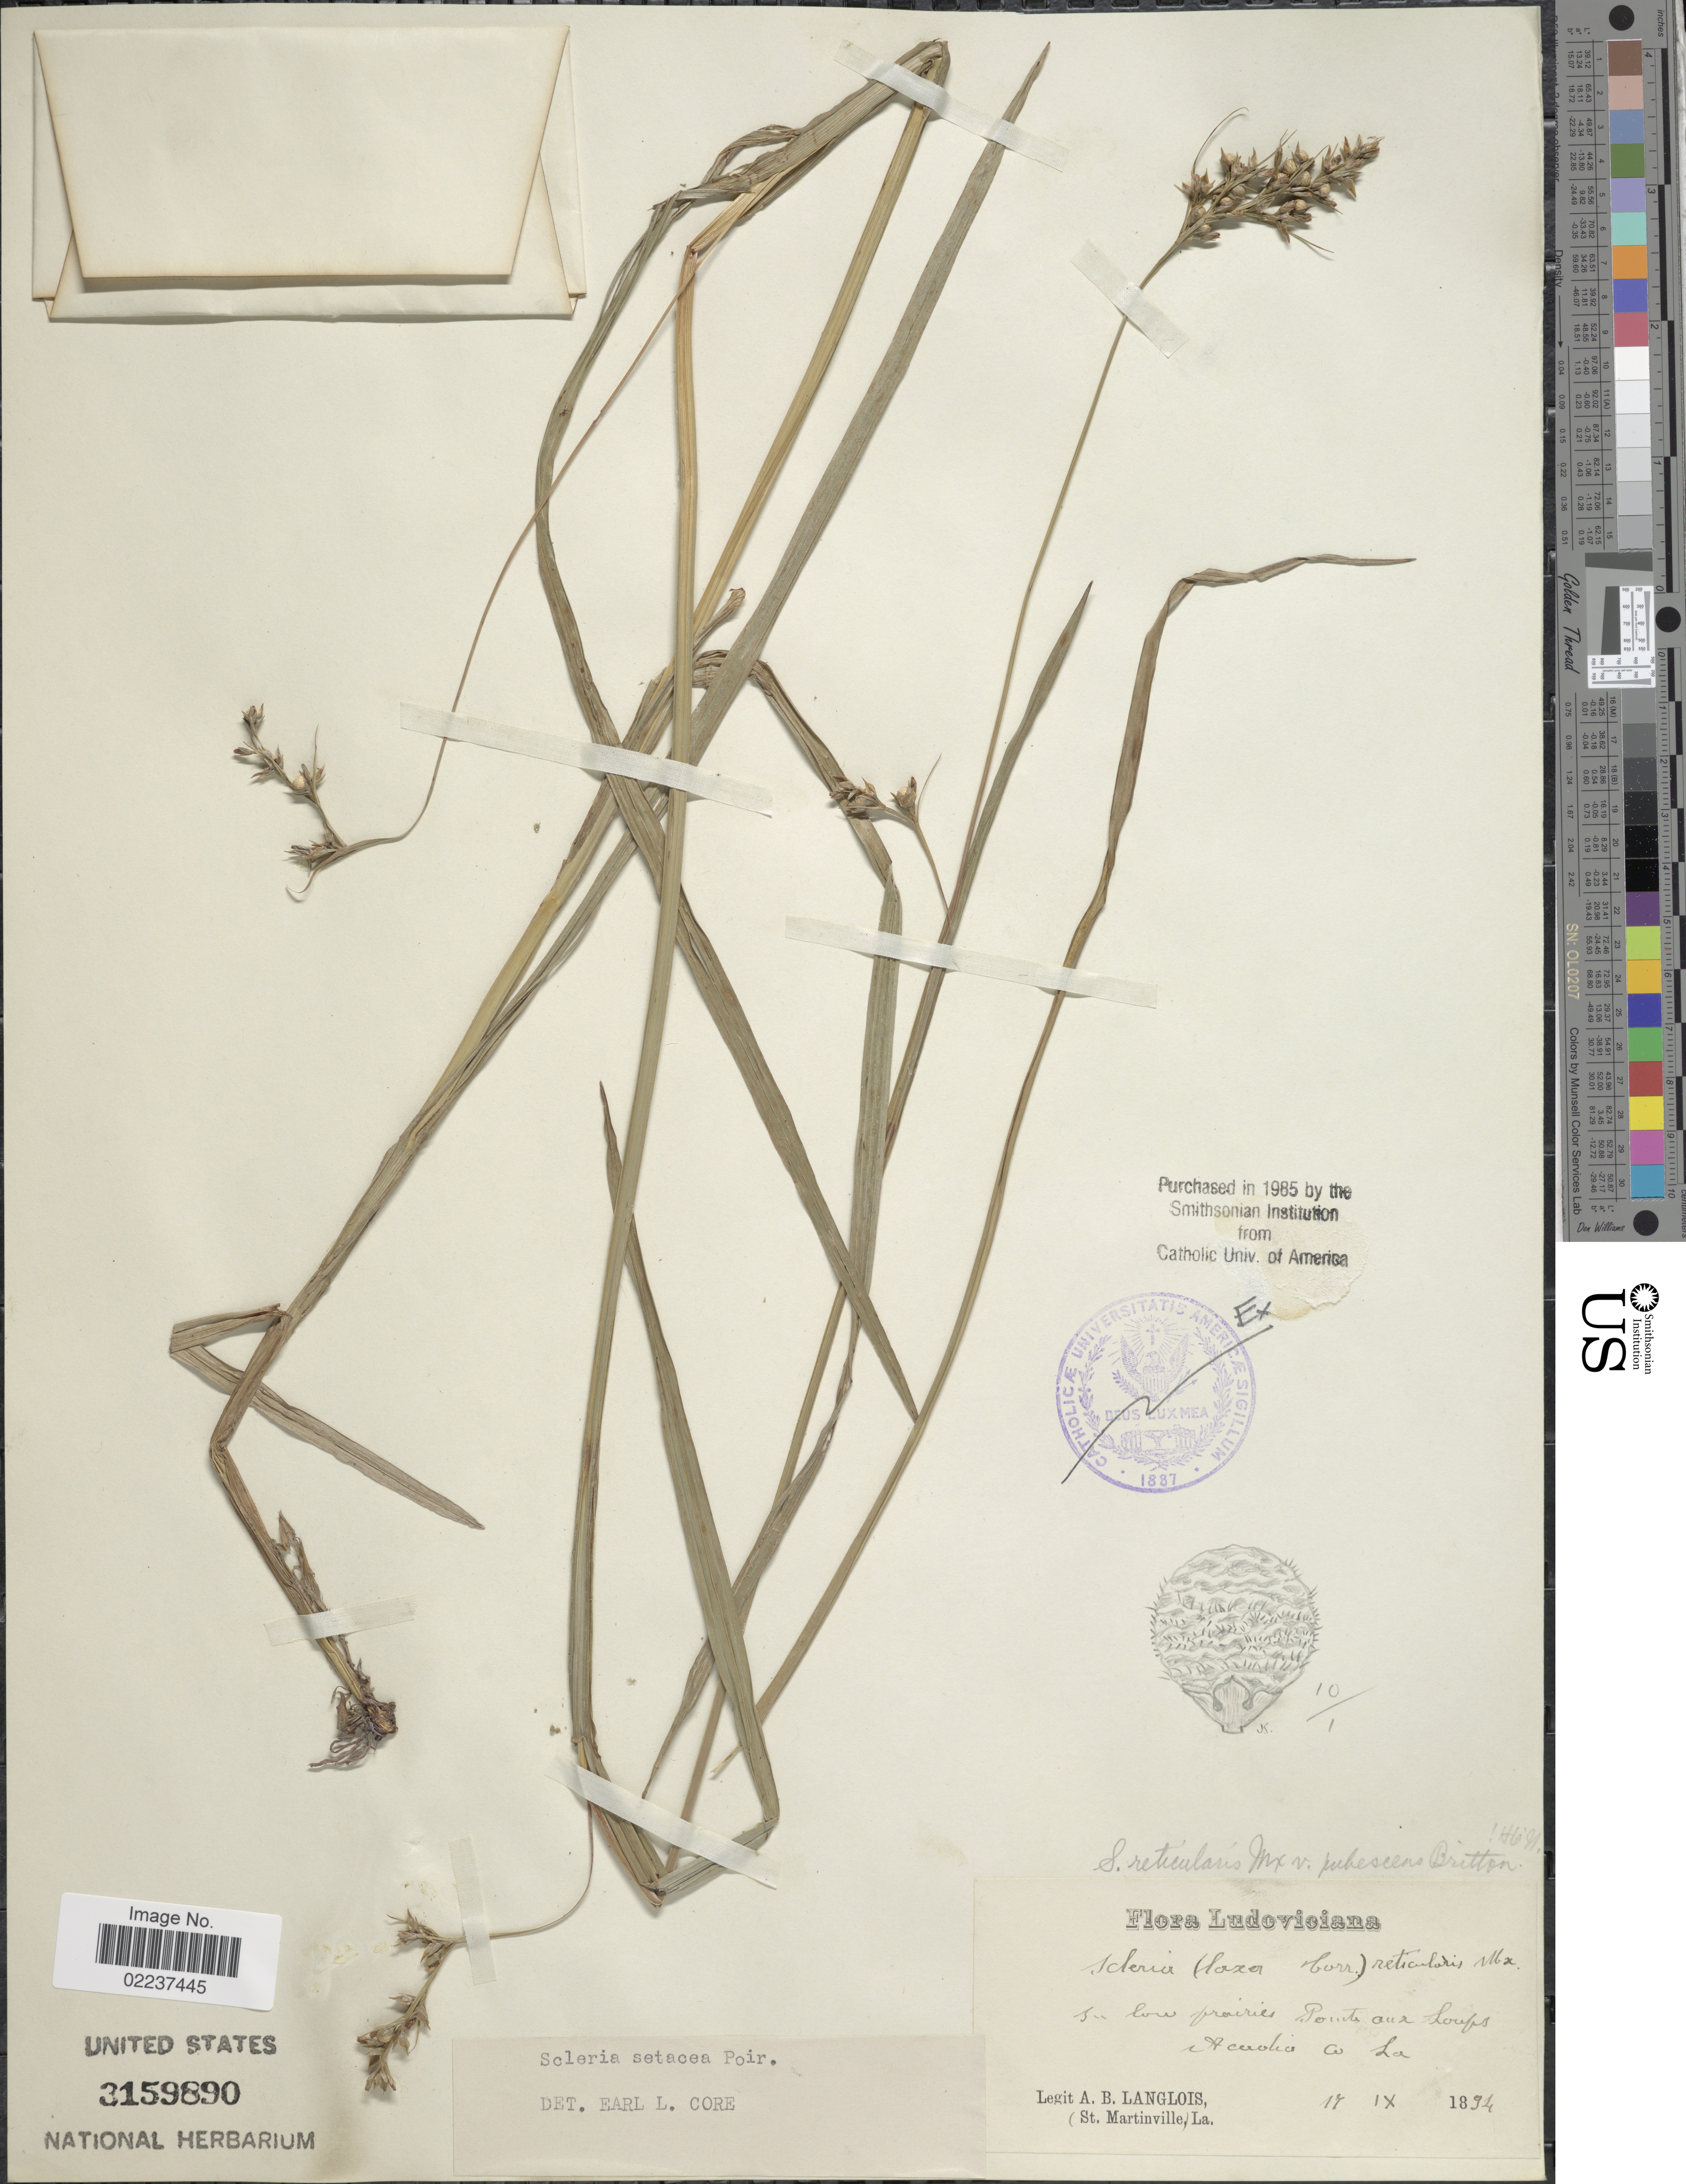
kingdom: Plantae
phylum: Tracheophyta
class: Liliopsida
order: Poales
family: Cyperaceae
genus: Scleria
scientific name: Scleria muehlenbergii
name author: Steud.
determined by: Strong, Mark T., (BOT), Smithsonian Institution - National Museum of Natural History (UNITED STATES)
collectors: A. Langlois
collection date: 1894-09-17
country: United States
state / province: Louisiana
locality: In low prairies Pointe aux Loups, Acadia Co.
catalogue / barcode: US 3159890